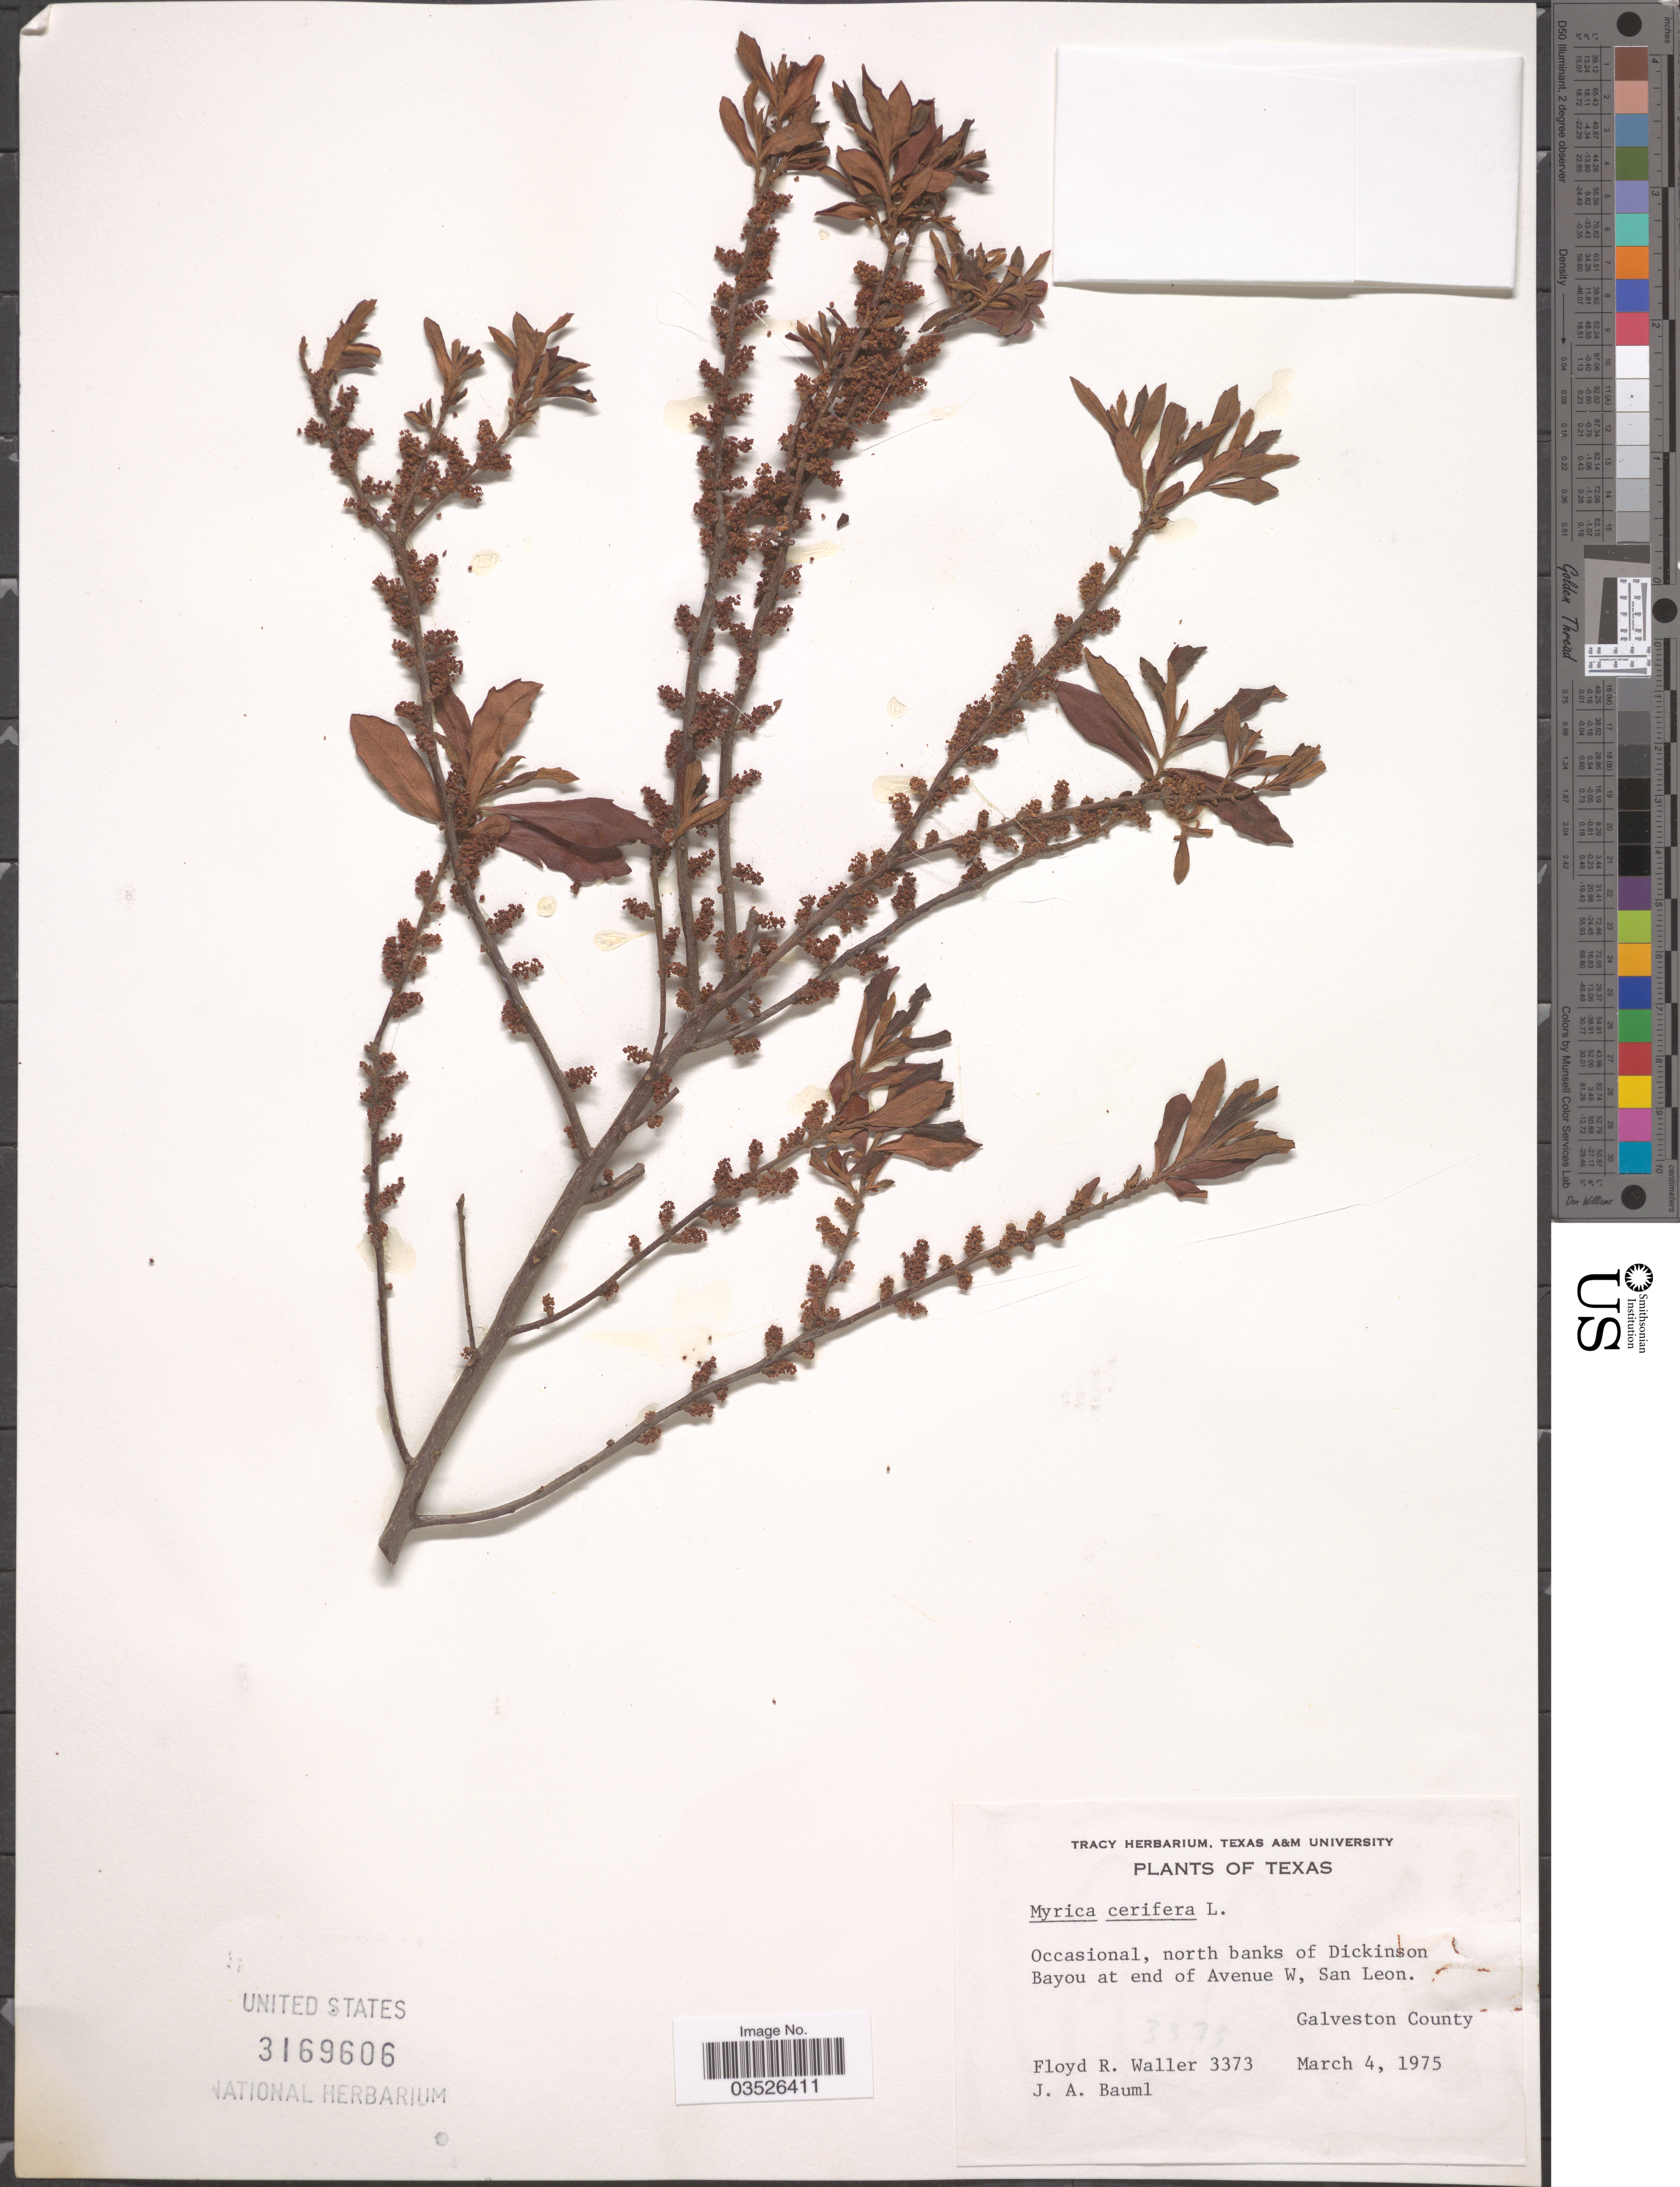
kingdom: Plantae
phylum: Tracheophyta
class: Magnoliopsida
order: Fagales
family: Myricaceae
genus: Morella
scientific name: Morella cerifera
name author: (L.) Small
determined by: Strong, M. T., (US), Smithsonian Institution - National Museum of Natural History (UNITED STATES)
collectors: F. R. Waller & J. Bauml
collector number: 3373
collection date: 1975-03-04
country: United States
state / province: Texas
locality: North banks of Dickinson Bayou at end of Avenue W, San Leon. Galveston County.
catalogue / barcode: US 3169606